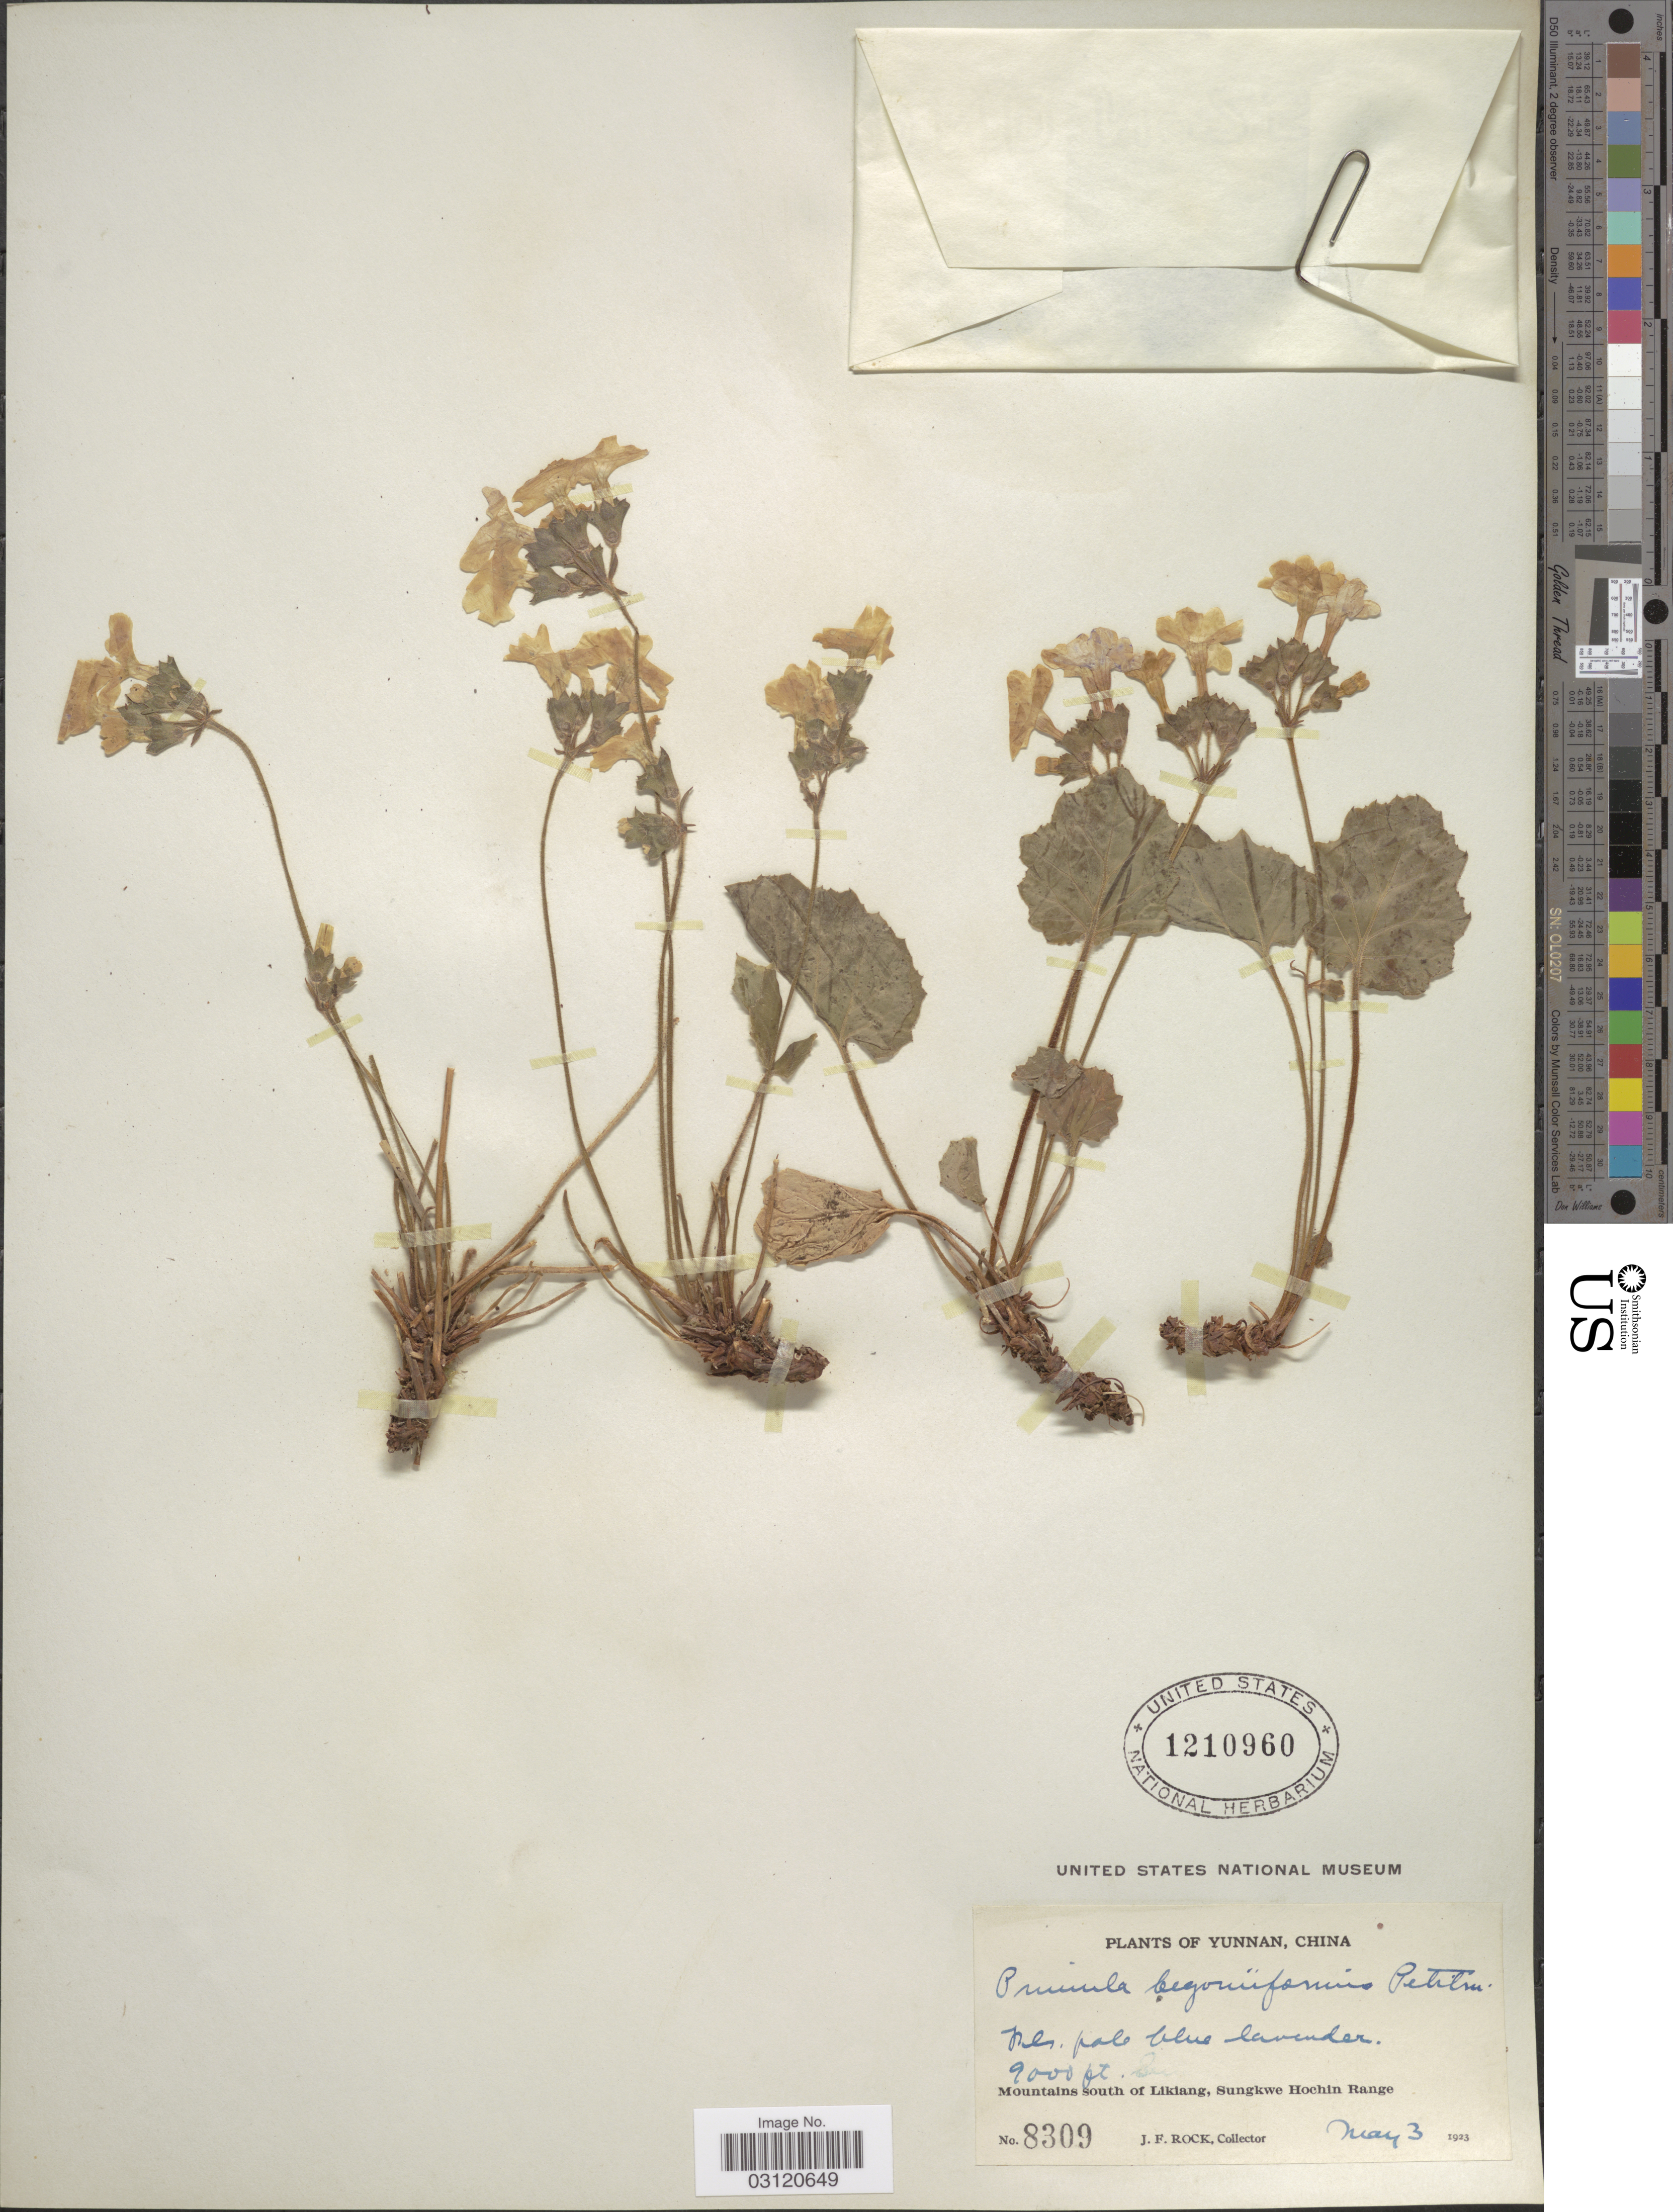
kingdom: Plantae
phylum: Tracheophyta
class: Magnoliopsida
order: Ericales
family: Primulaceae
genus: Primula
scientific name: Primula begoniiformis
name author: Petitm.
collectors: J. Rock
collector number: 8309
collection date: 1923-05-03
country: China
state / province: Yunnan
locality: Mountains south of Likiang, Sungkwe Hochin Range.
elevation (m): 2743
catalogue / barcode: US 1210960